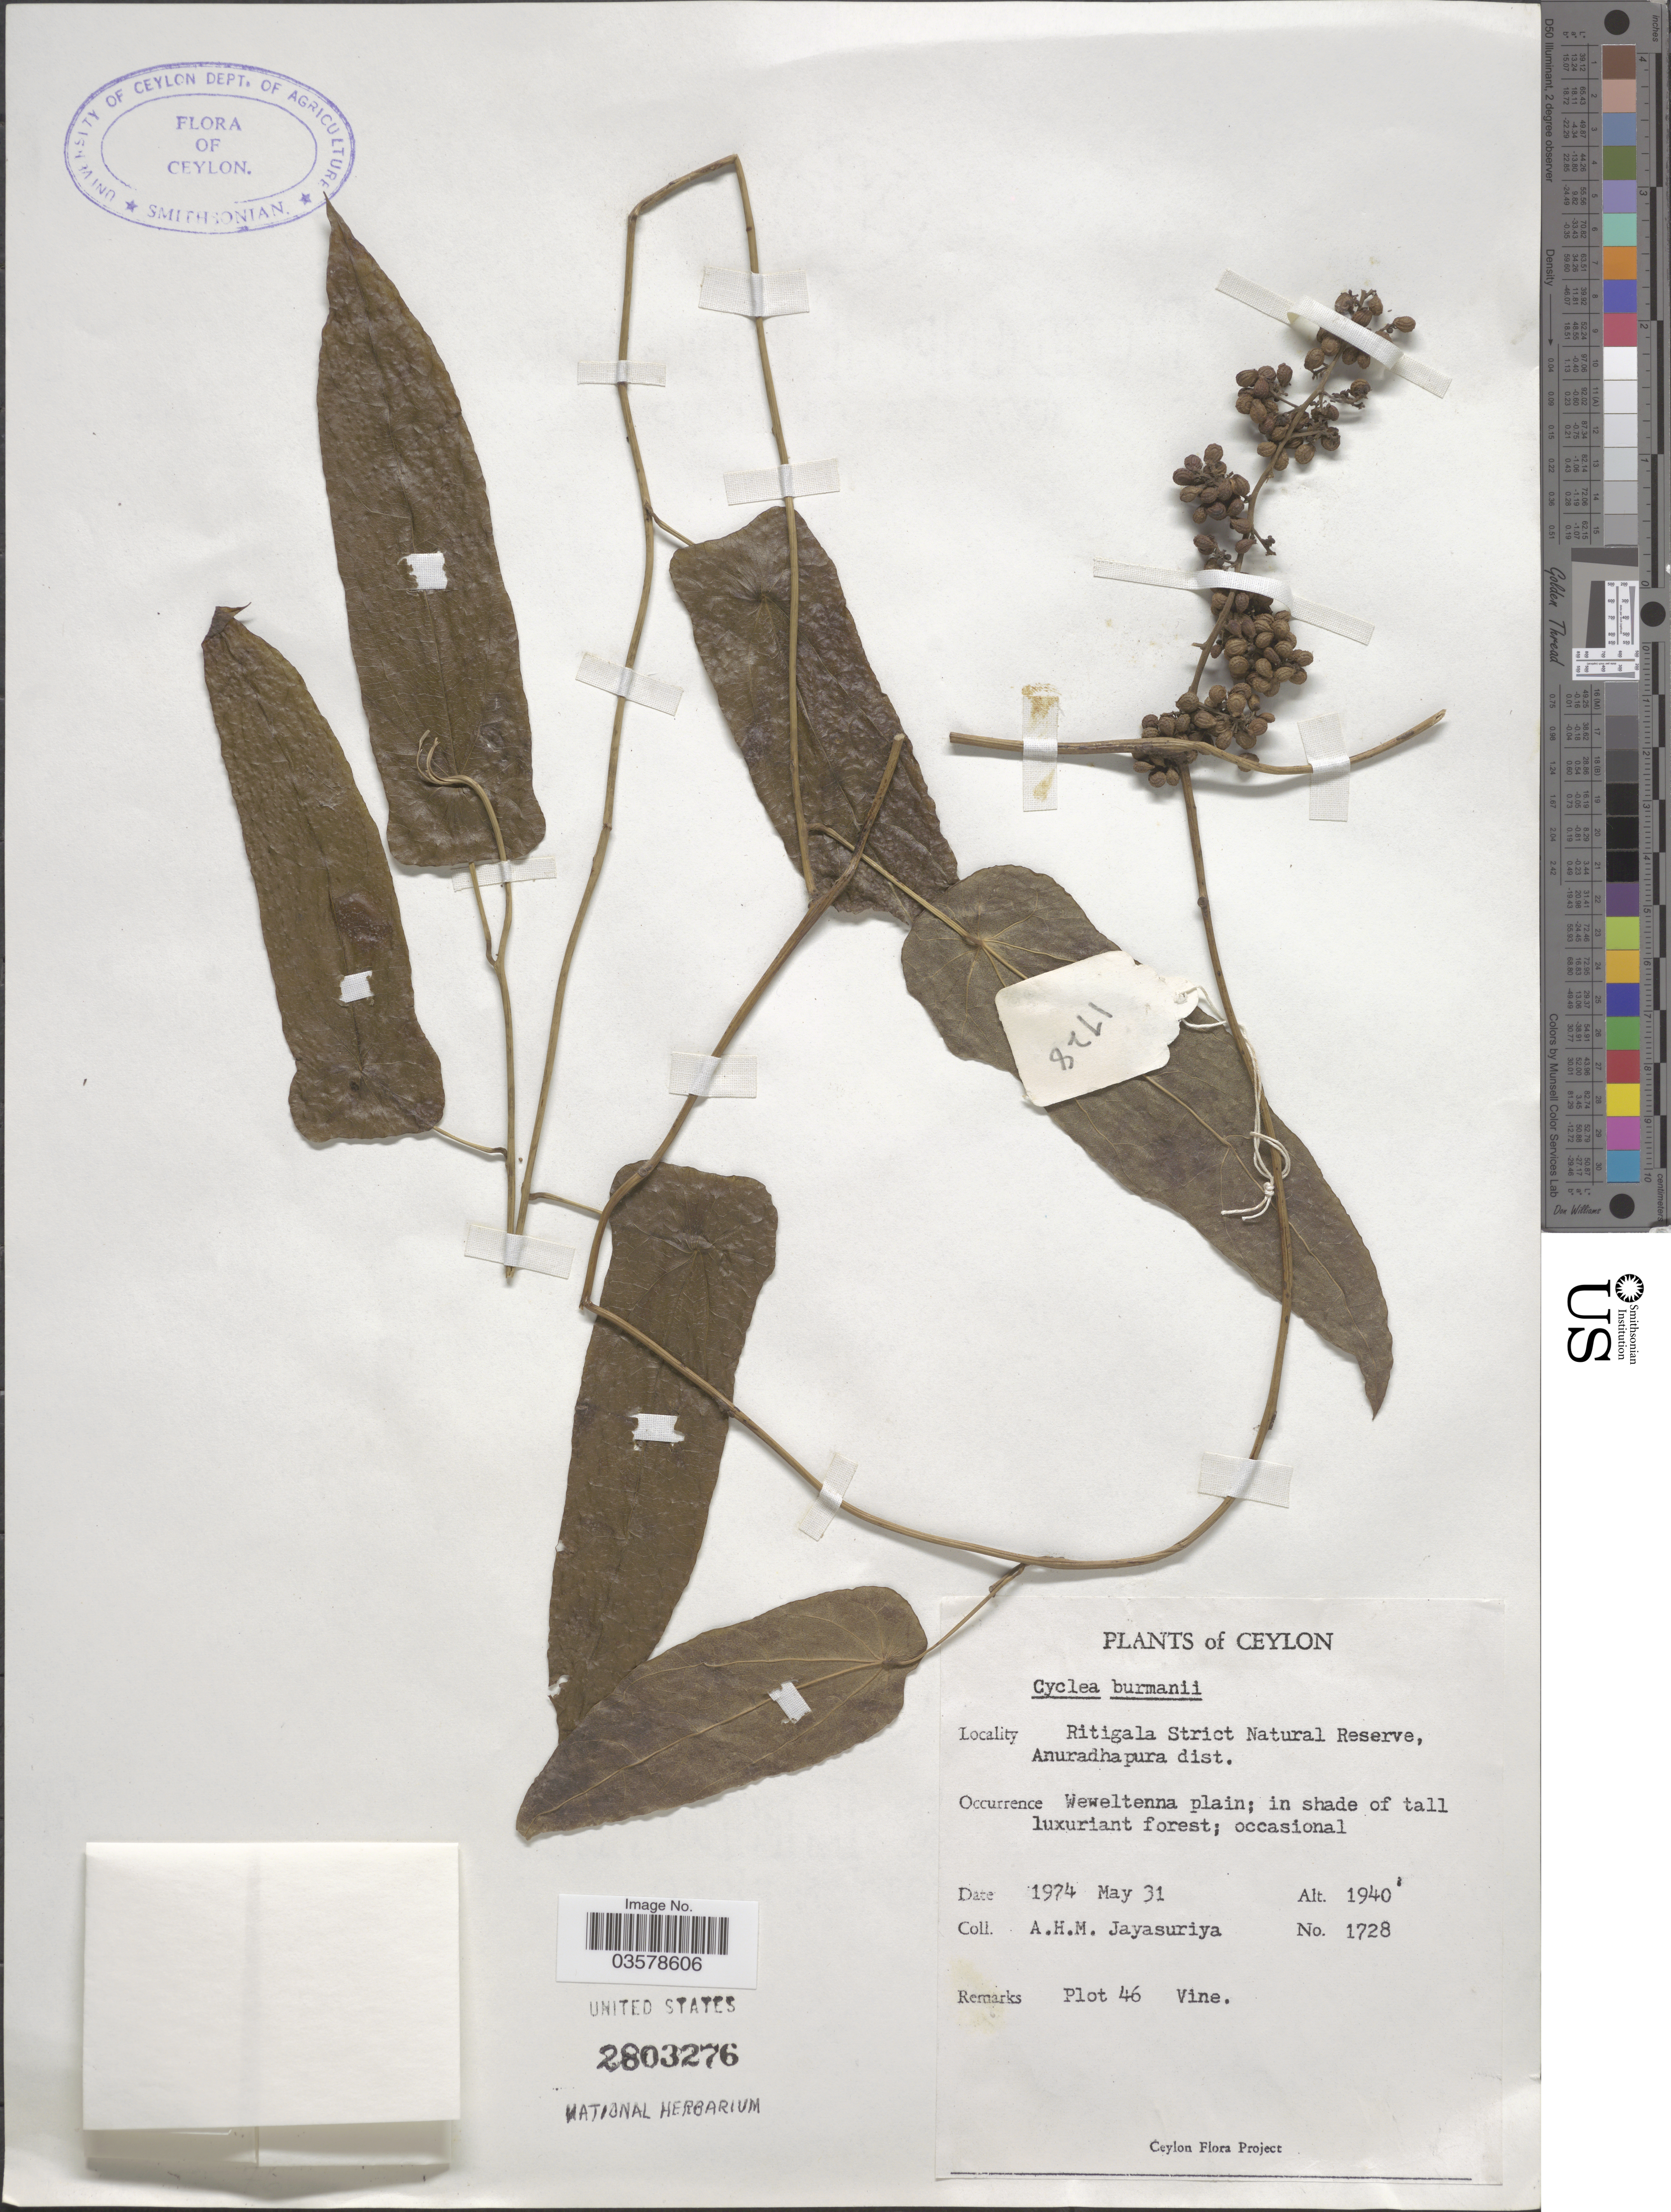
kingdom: Plantae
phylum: Tracheophyta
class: Magnoliopsida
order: Ranunculales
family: Menispermaceae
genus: Cyclea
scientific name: Cyclea peltata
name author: (Lam.) Hook. f. & Thomson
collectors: A. H. Jayasuriya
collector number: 1728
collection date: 1974-05-31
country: Sri Lanka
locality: Ceylon. Ritigala Strict Natural Reserve, Anuradhapura dist. Weweltenna plain.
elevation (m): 591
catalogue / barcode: US 2803276